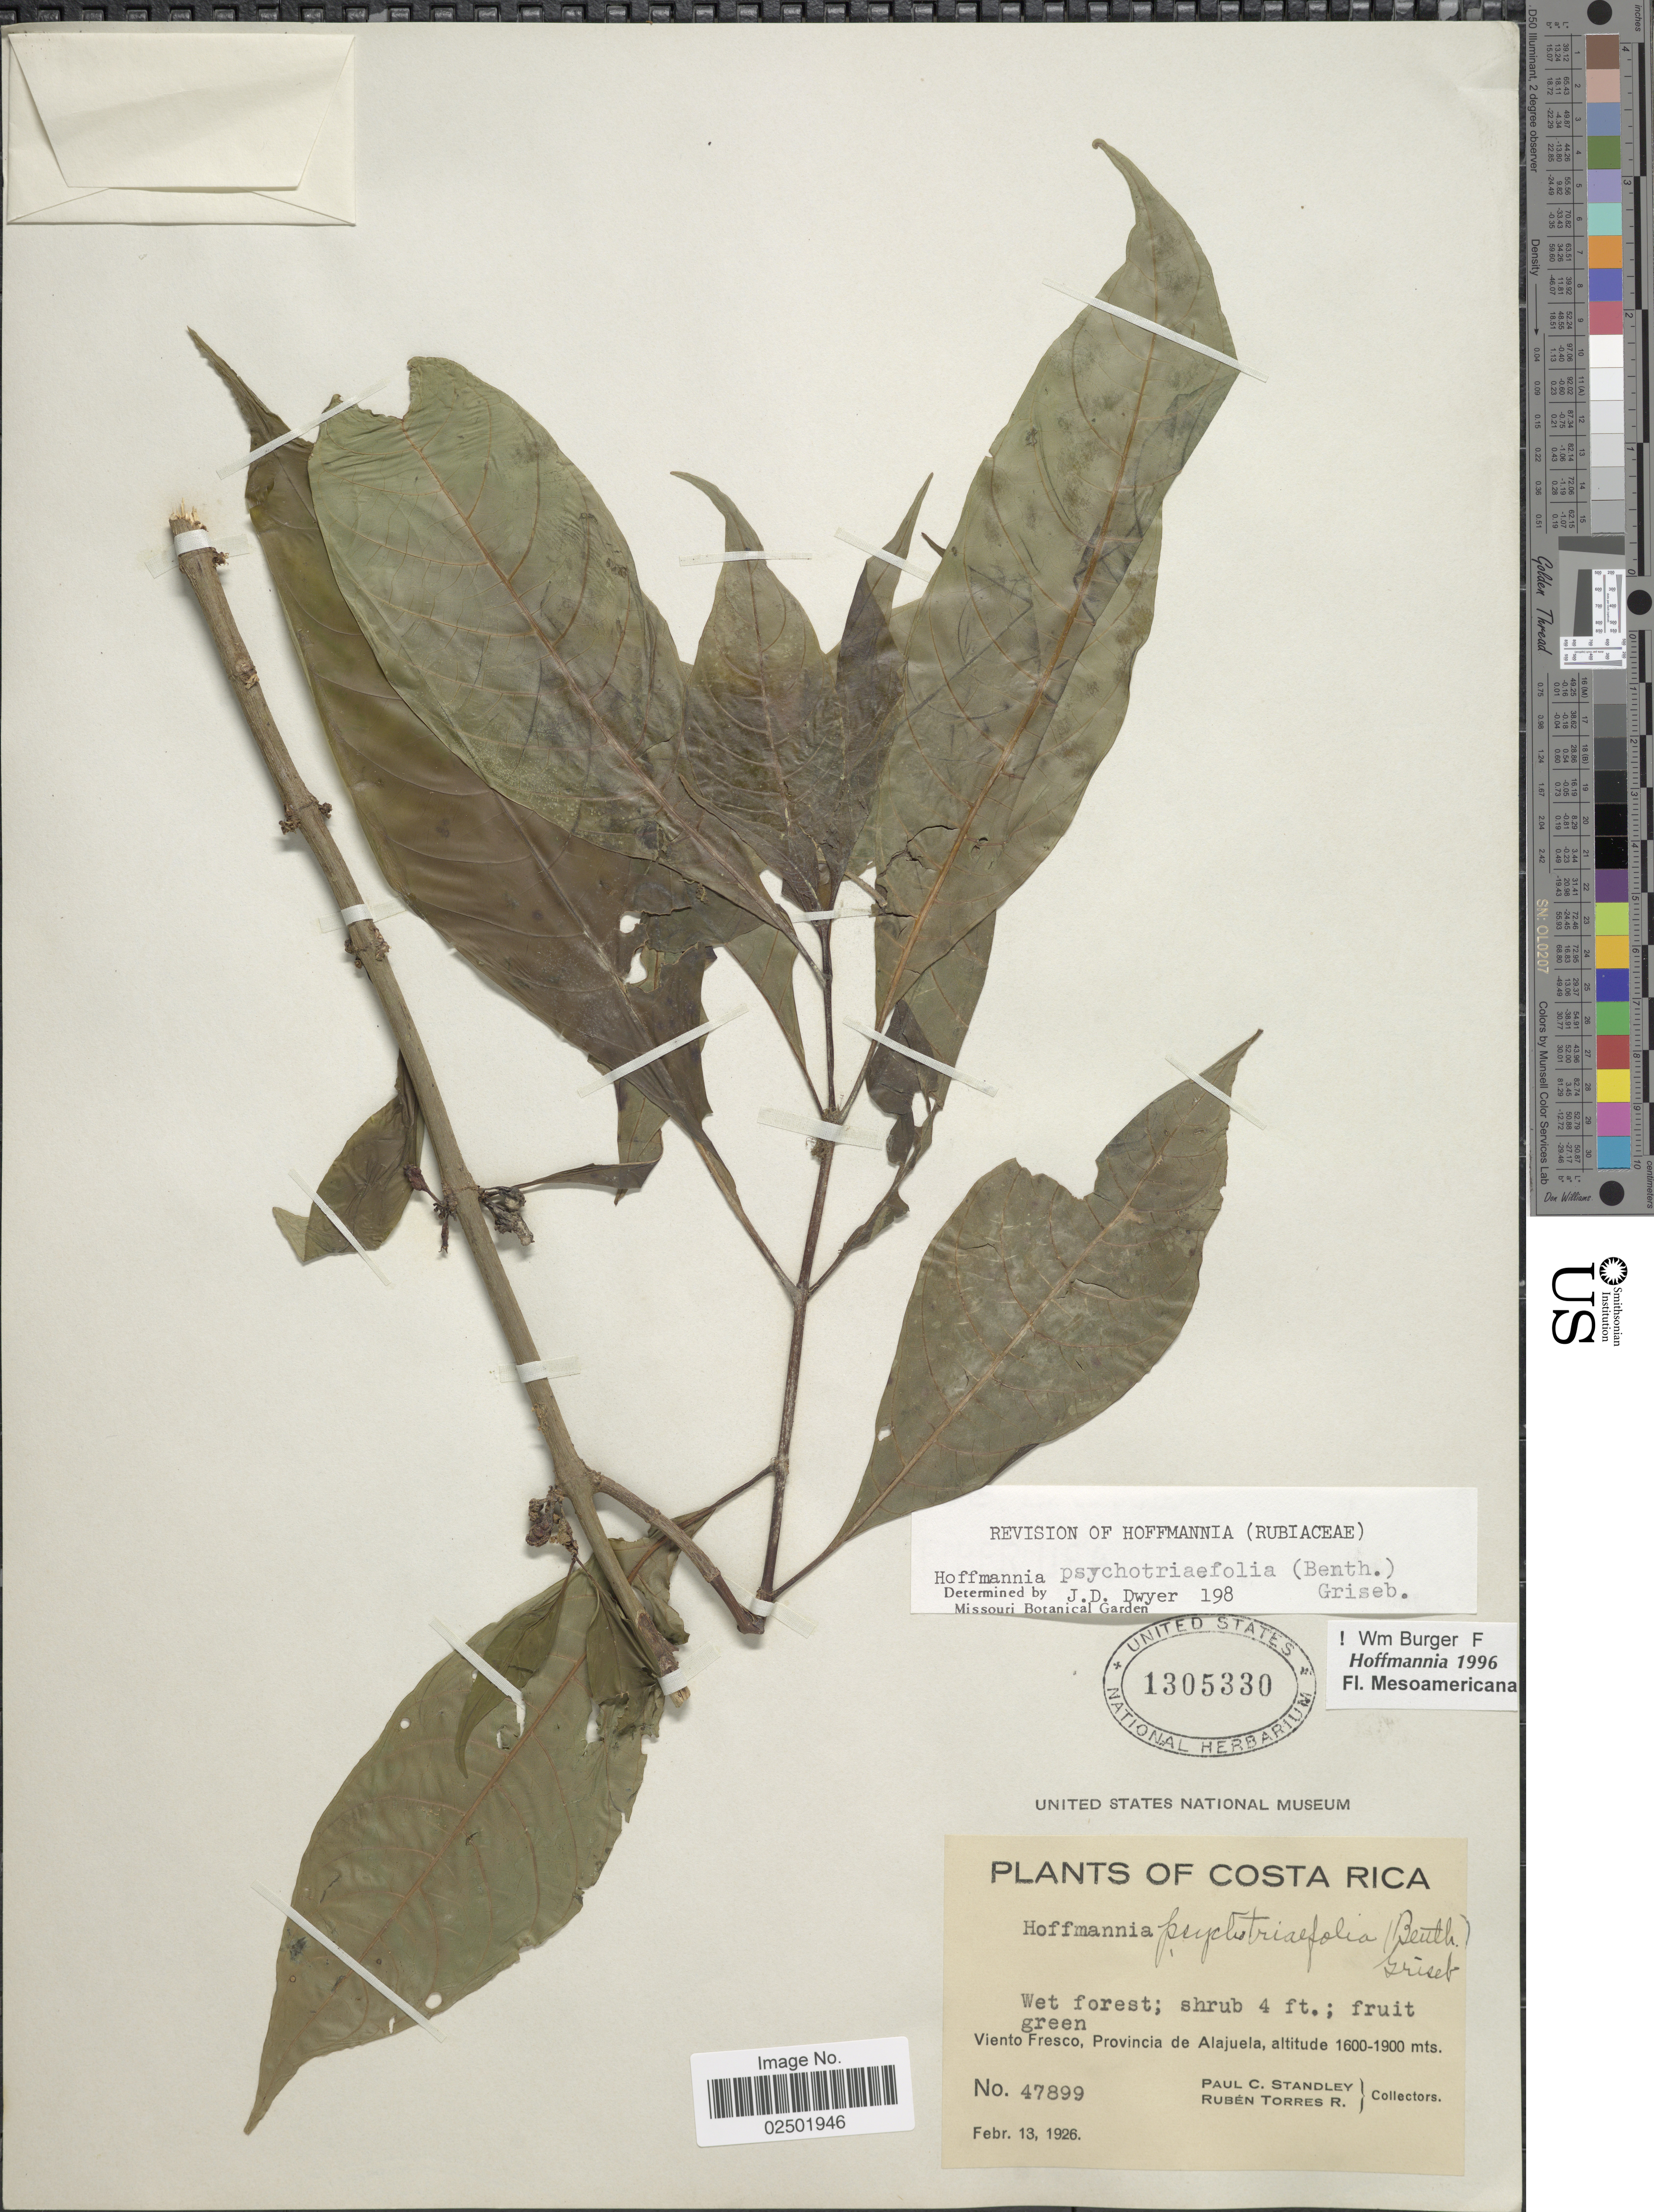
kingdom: Plantae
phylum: Tracheophyta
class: Magnoliopsida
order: Gentianales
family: Rubiaceae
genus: Hoffmannia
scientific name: Hoffmannia psychotriifolia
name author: (Benth.) Griseb.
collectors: P. C. Standley & R. Torres Rojas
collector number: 47899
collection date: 1926-02-13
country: Costa Rica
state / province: Alajuela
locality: Viento Fresco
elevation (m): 1600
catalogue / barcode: US 1305330